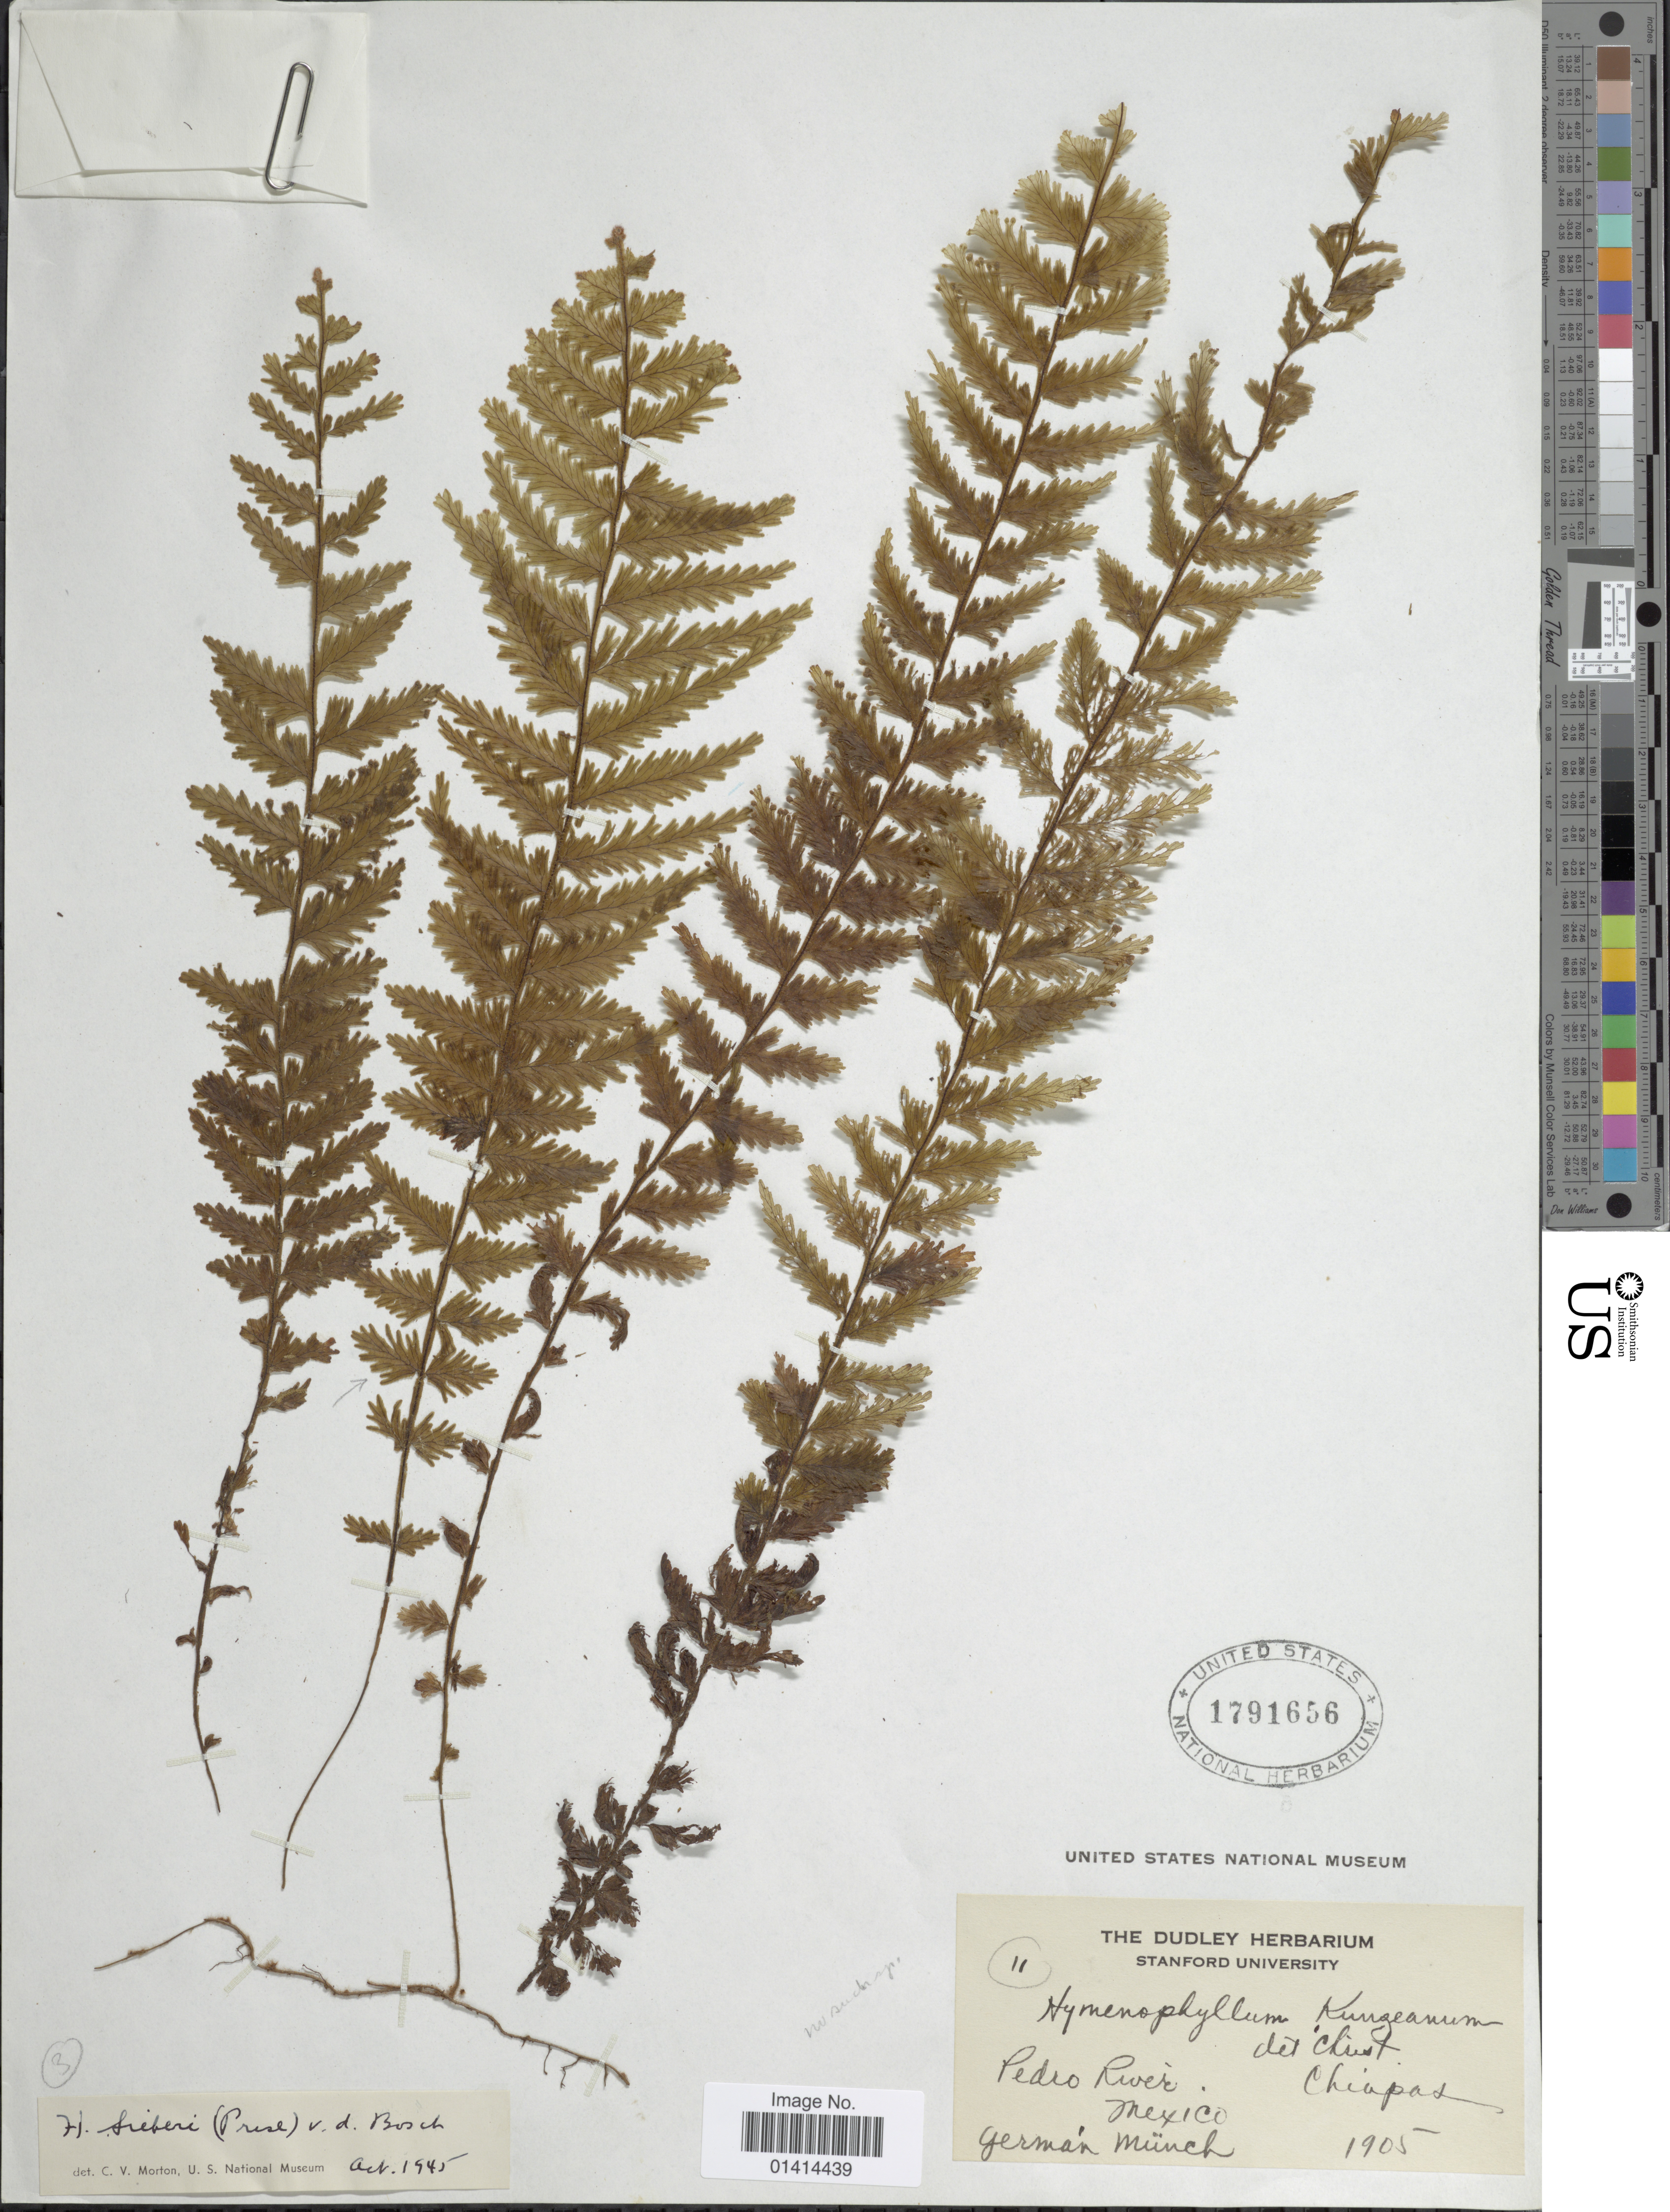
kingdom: Plantae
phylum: Tracheophyta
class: Polypodiopsida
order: Hymenophyllales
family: Hymenophyllaceae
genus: Hymenophyllum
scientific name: Hymenophyllum sieberi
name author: (C. Presl) Bosch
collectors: G. Munch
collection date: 1905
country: Mexico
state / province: Chiapas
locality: Pedro River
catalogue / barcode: US 1791656